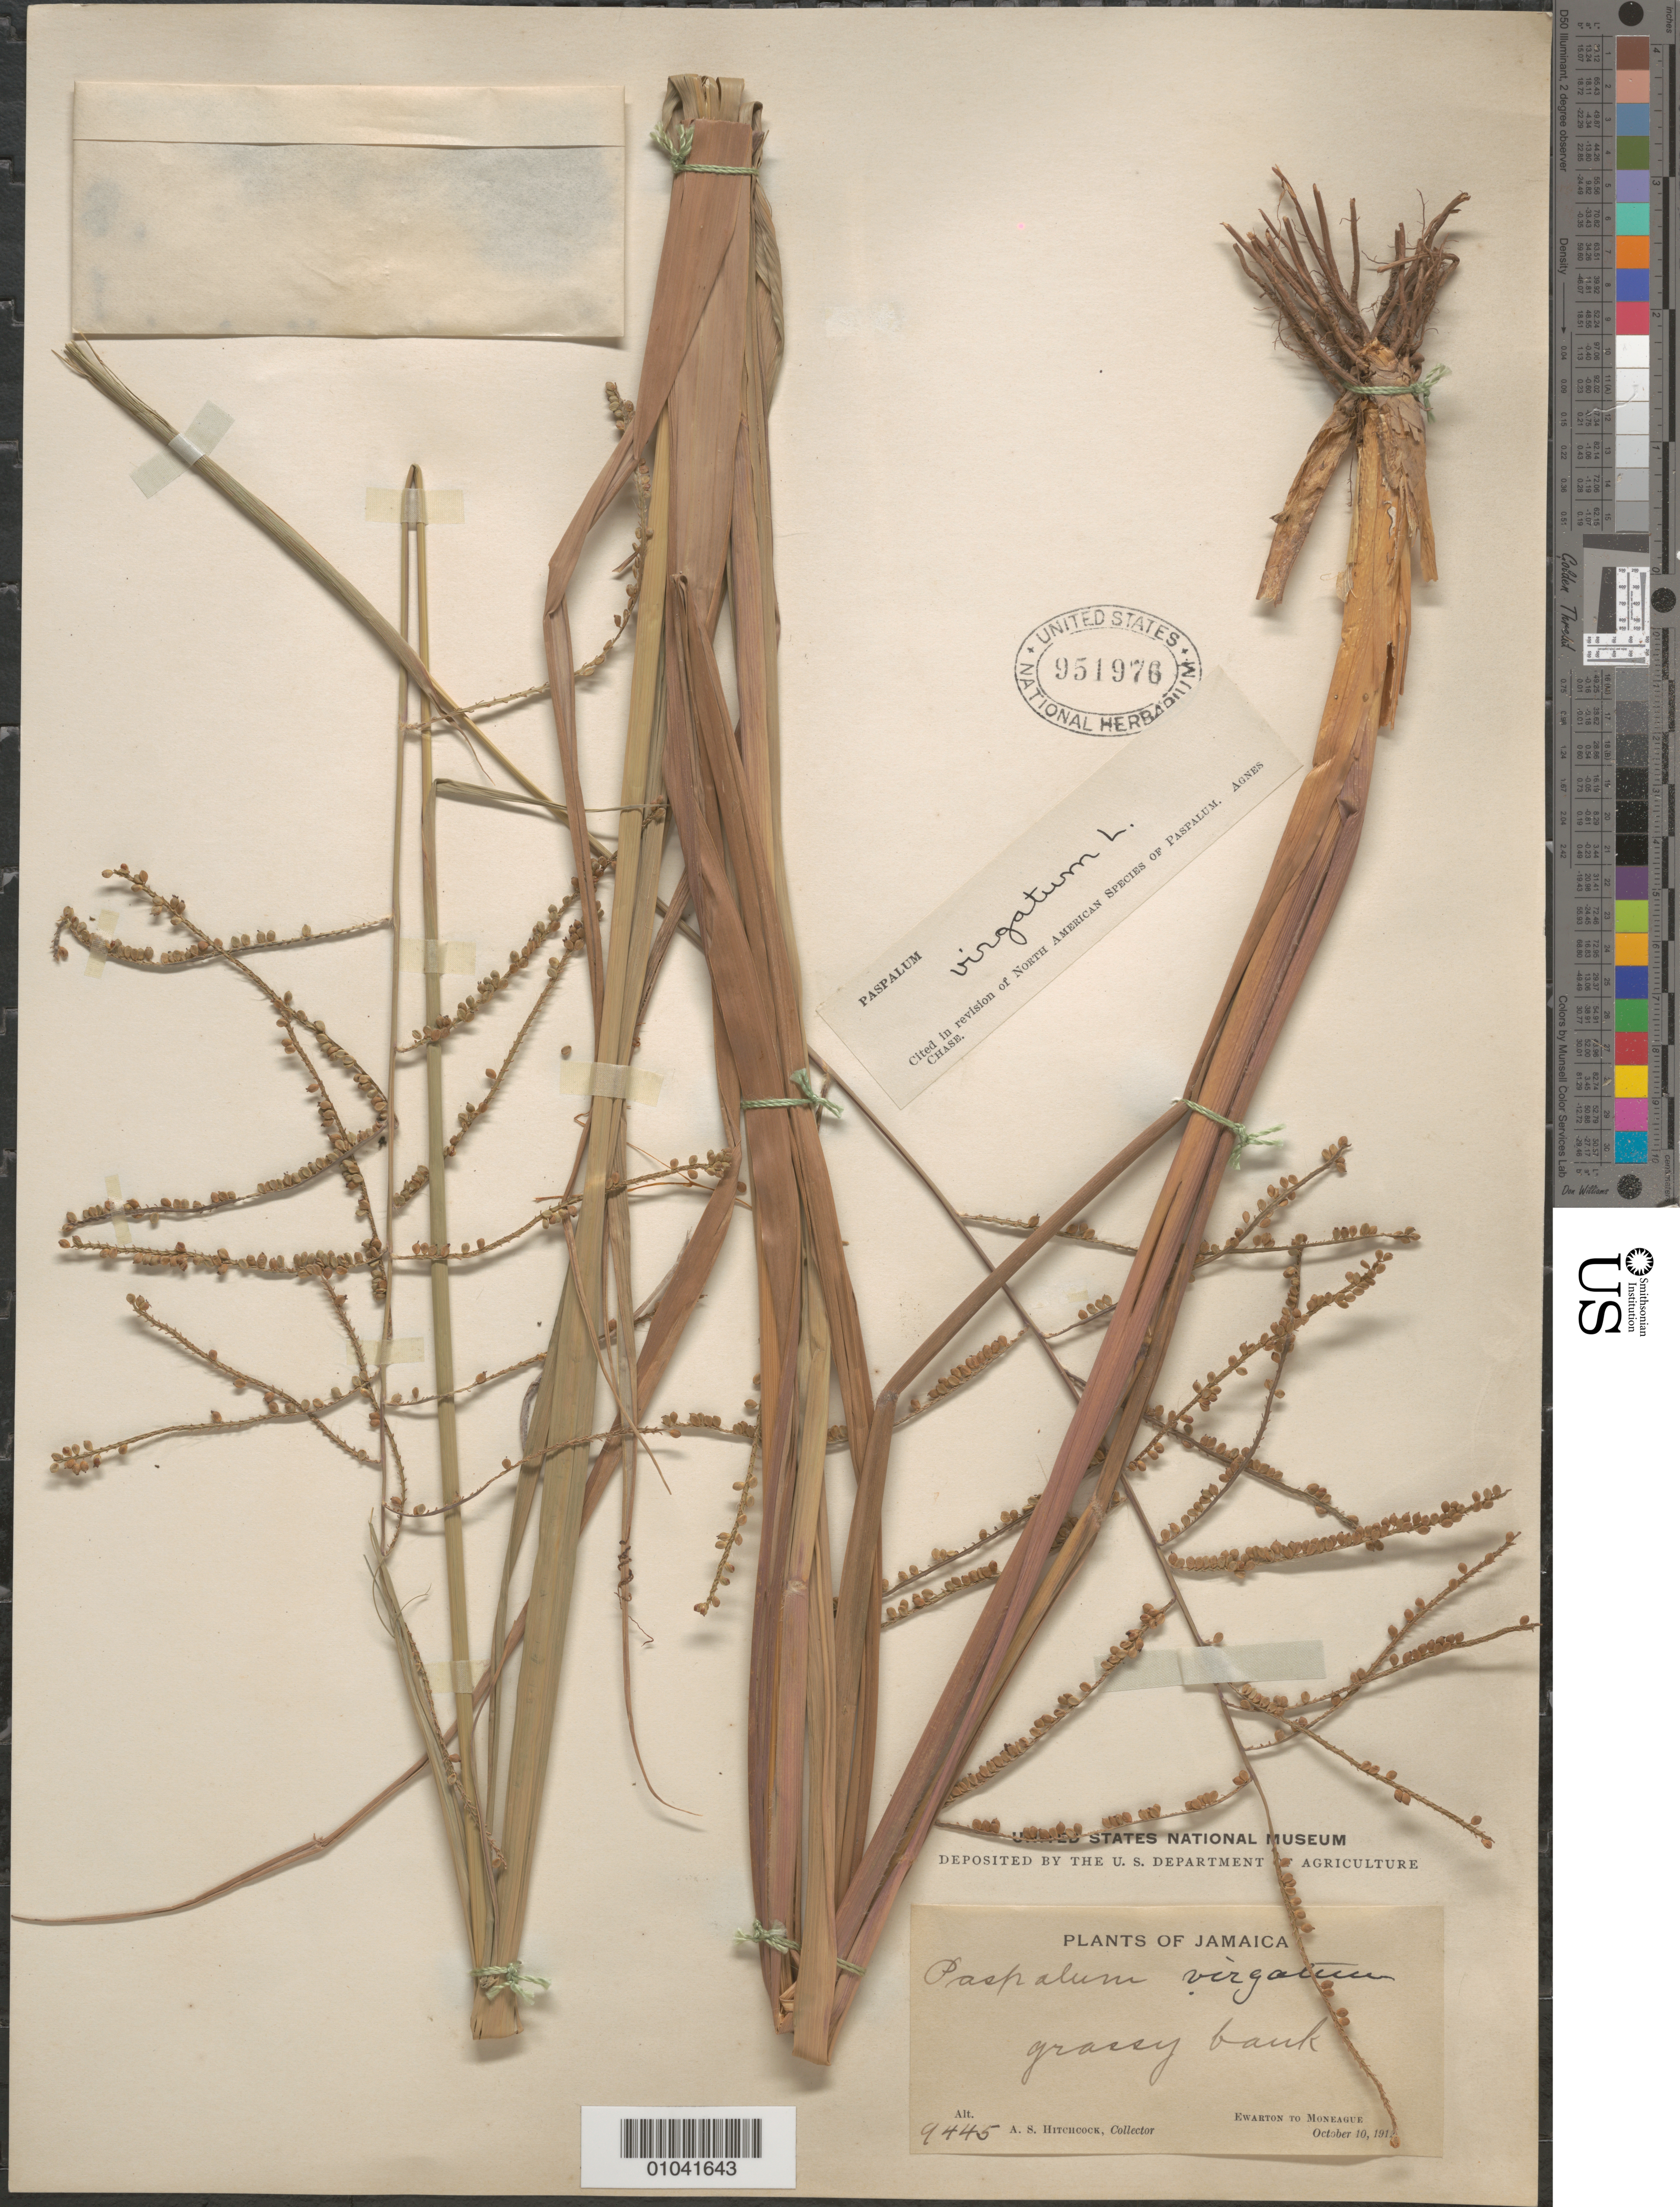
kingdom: Plantae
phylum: Tracheophyta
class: Liliopsida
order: Poales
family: Poaceae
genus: Paspalum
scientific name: Paspalum virgatum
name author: L.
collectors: A. S. Hitchcock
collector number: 9445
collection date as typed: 10 Oct 1912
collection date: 1912-10-10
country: Jamaica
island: Jamaica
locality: Ewarton to Moneague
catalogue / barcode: US 951976